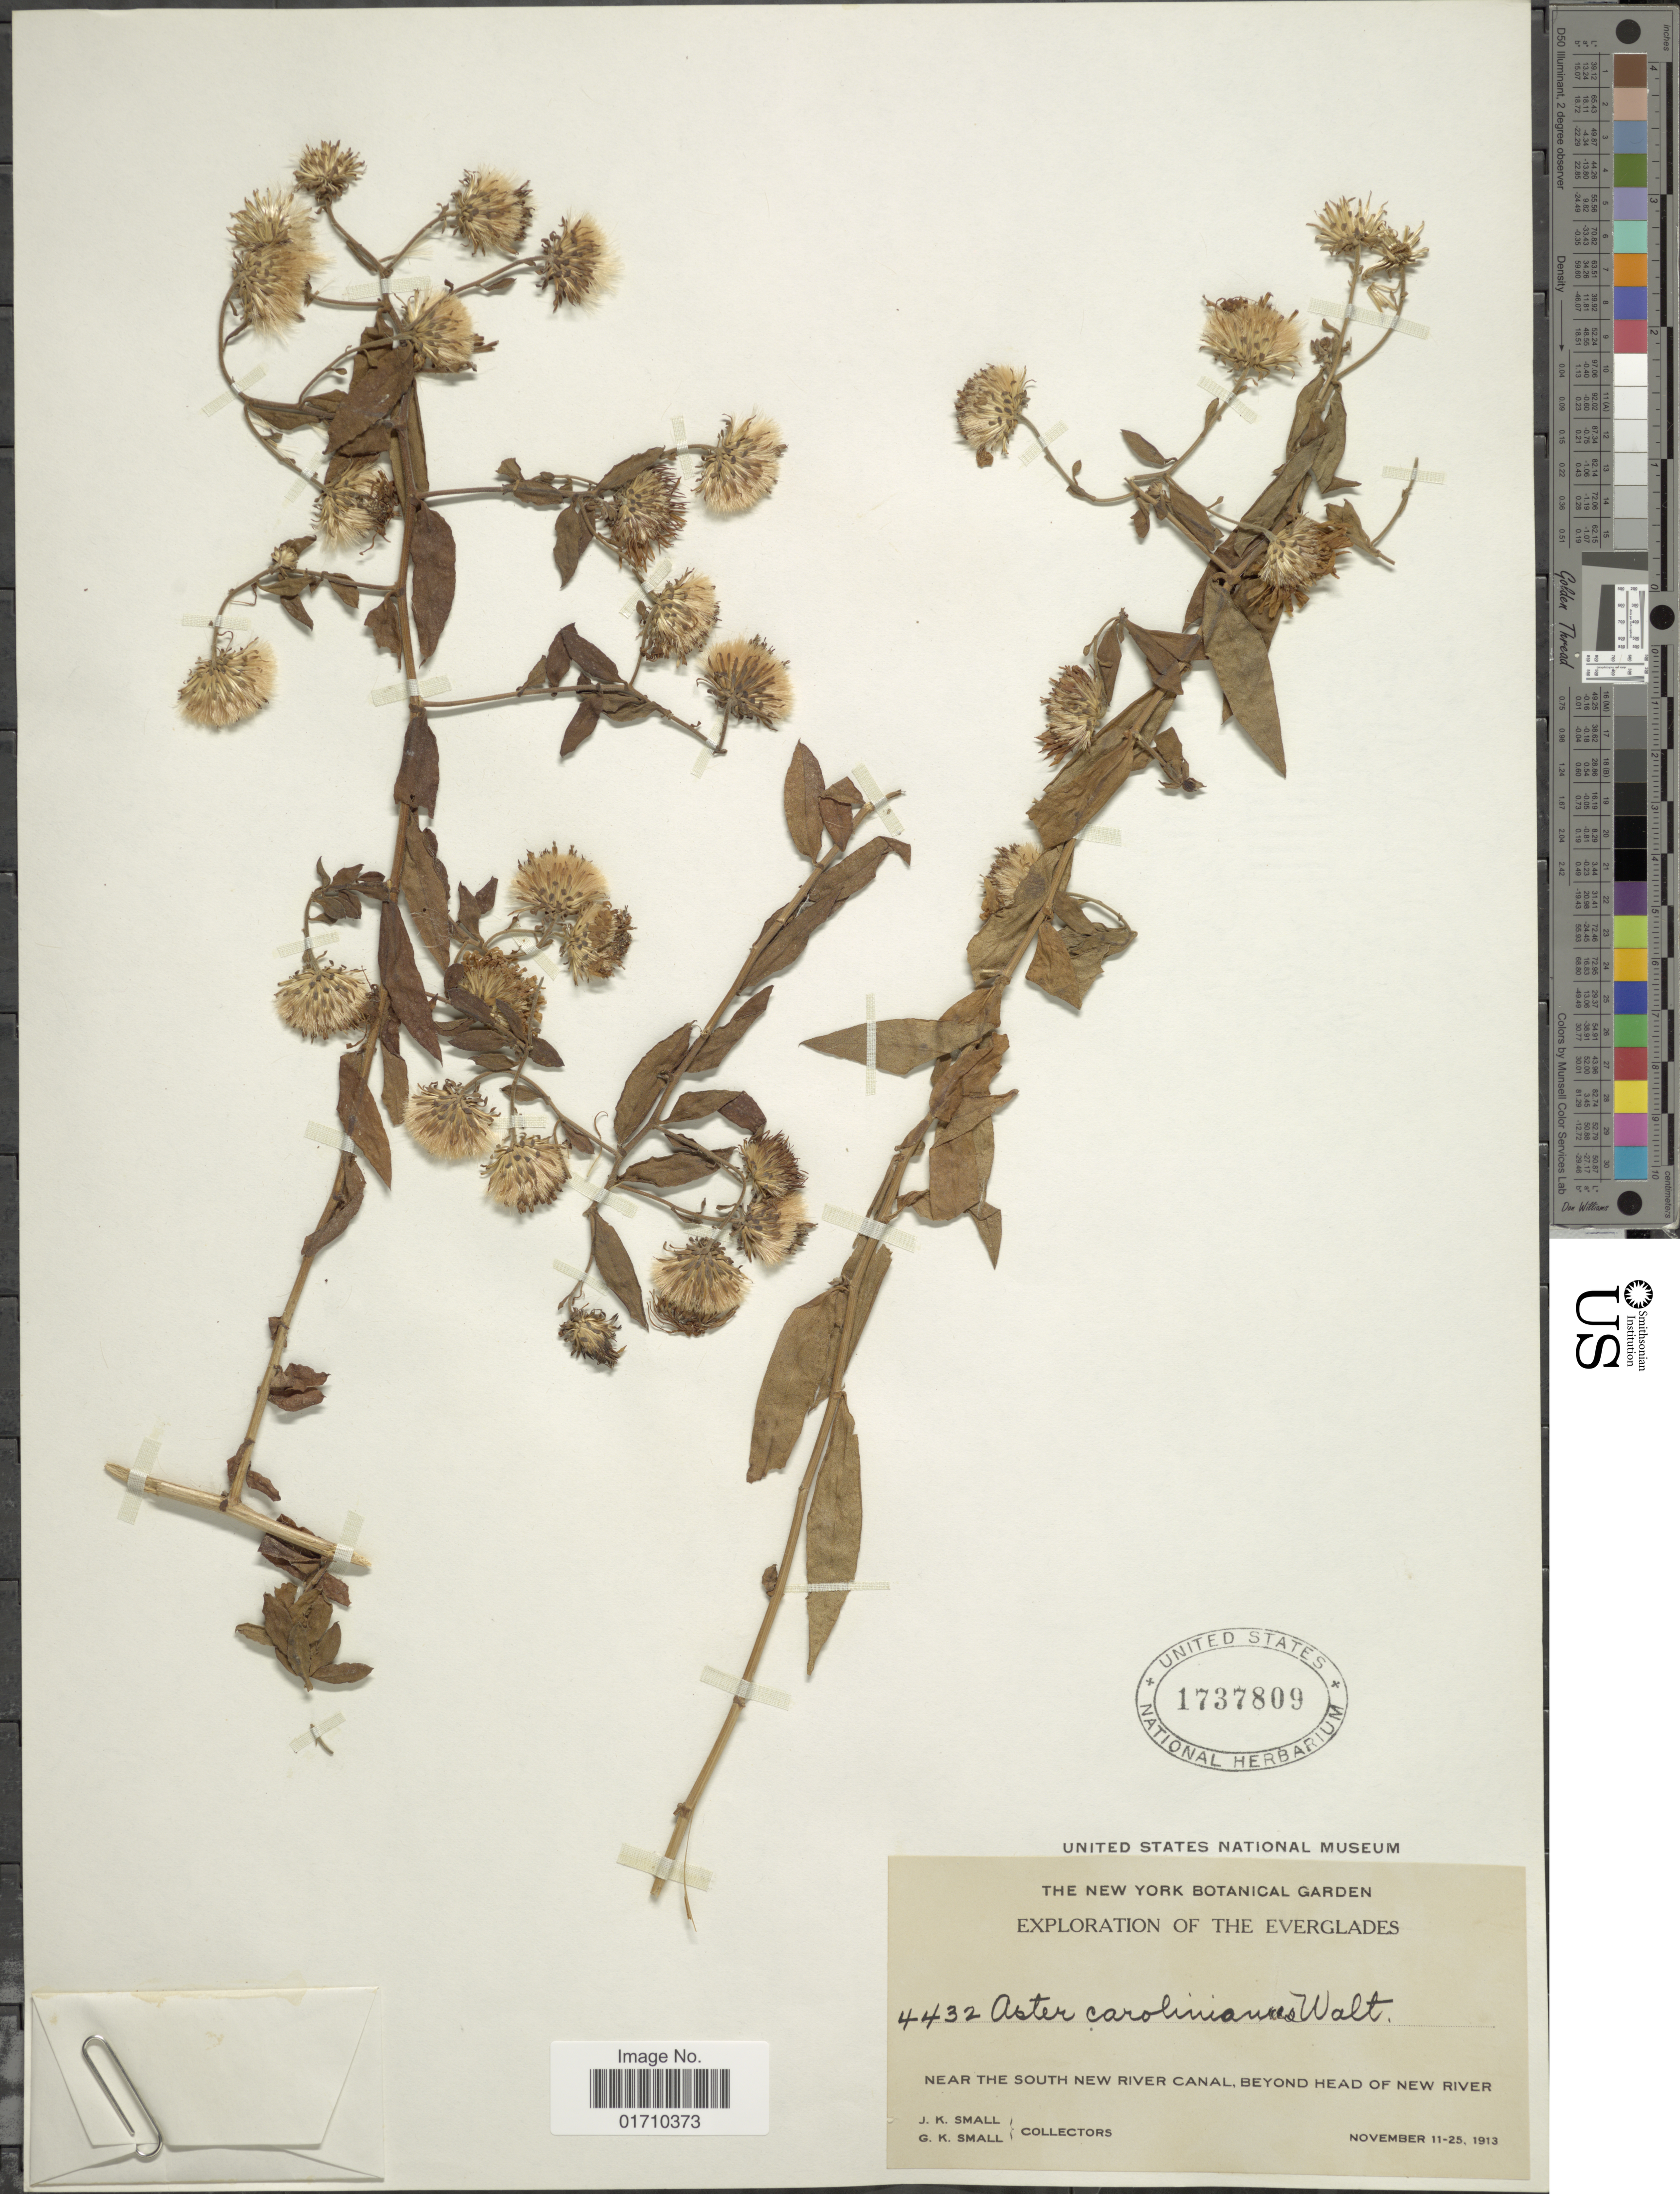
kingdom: Plantae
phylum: Tracheophyta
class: Magnoliopsida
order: Asterales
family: Asteraceae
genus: Ampelaster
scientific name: Ampelaster carolinianus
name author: (Walter) G.L. Nesom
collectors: J. K. Small & G. K. Small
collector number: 4432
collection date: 1913-11-11/1913-11-25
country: United States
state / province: Florida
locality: The Everglades, Near the South New River Canal, beyond Head of New River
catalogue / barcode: US 1737809